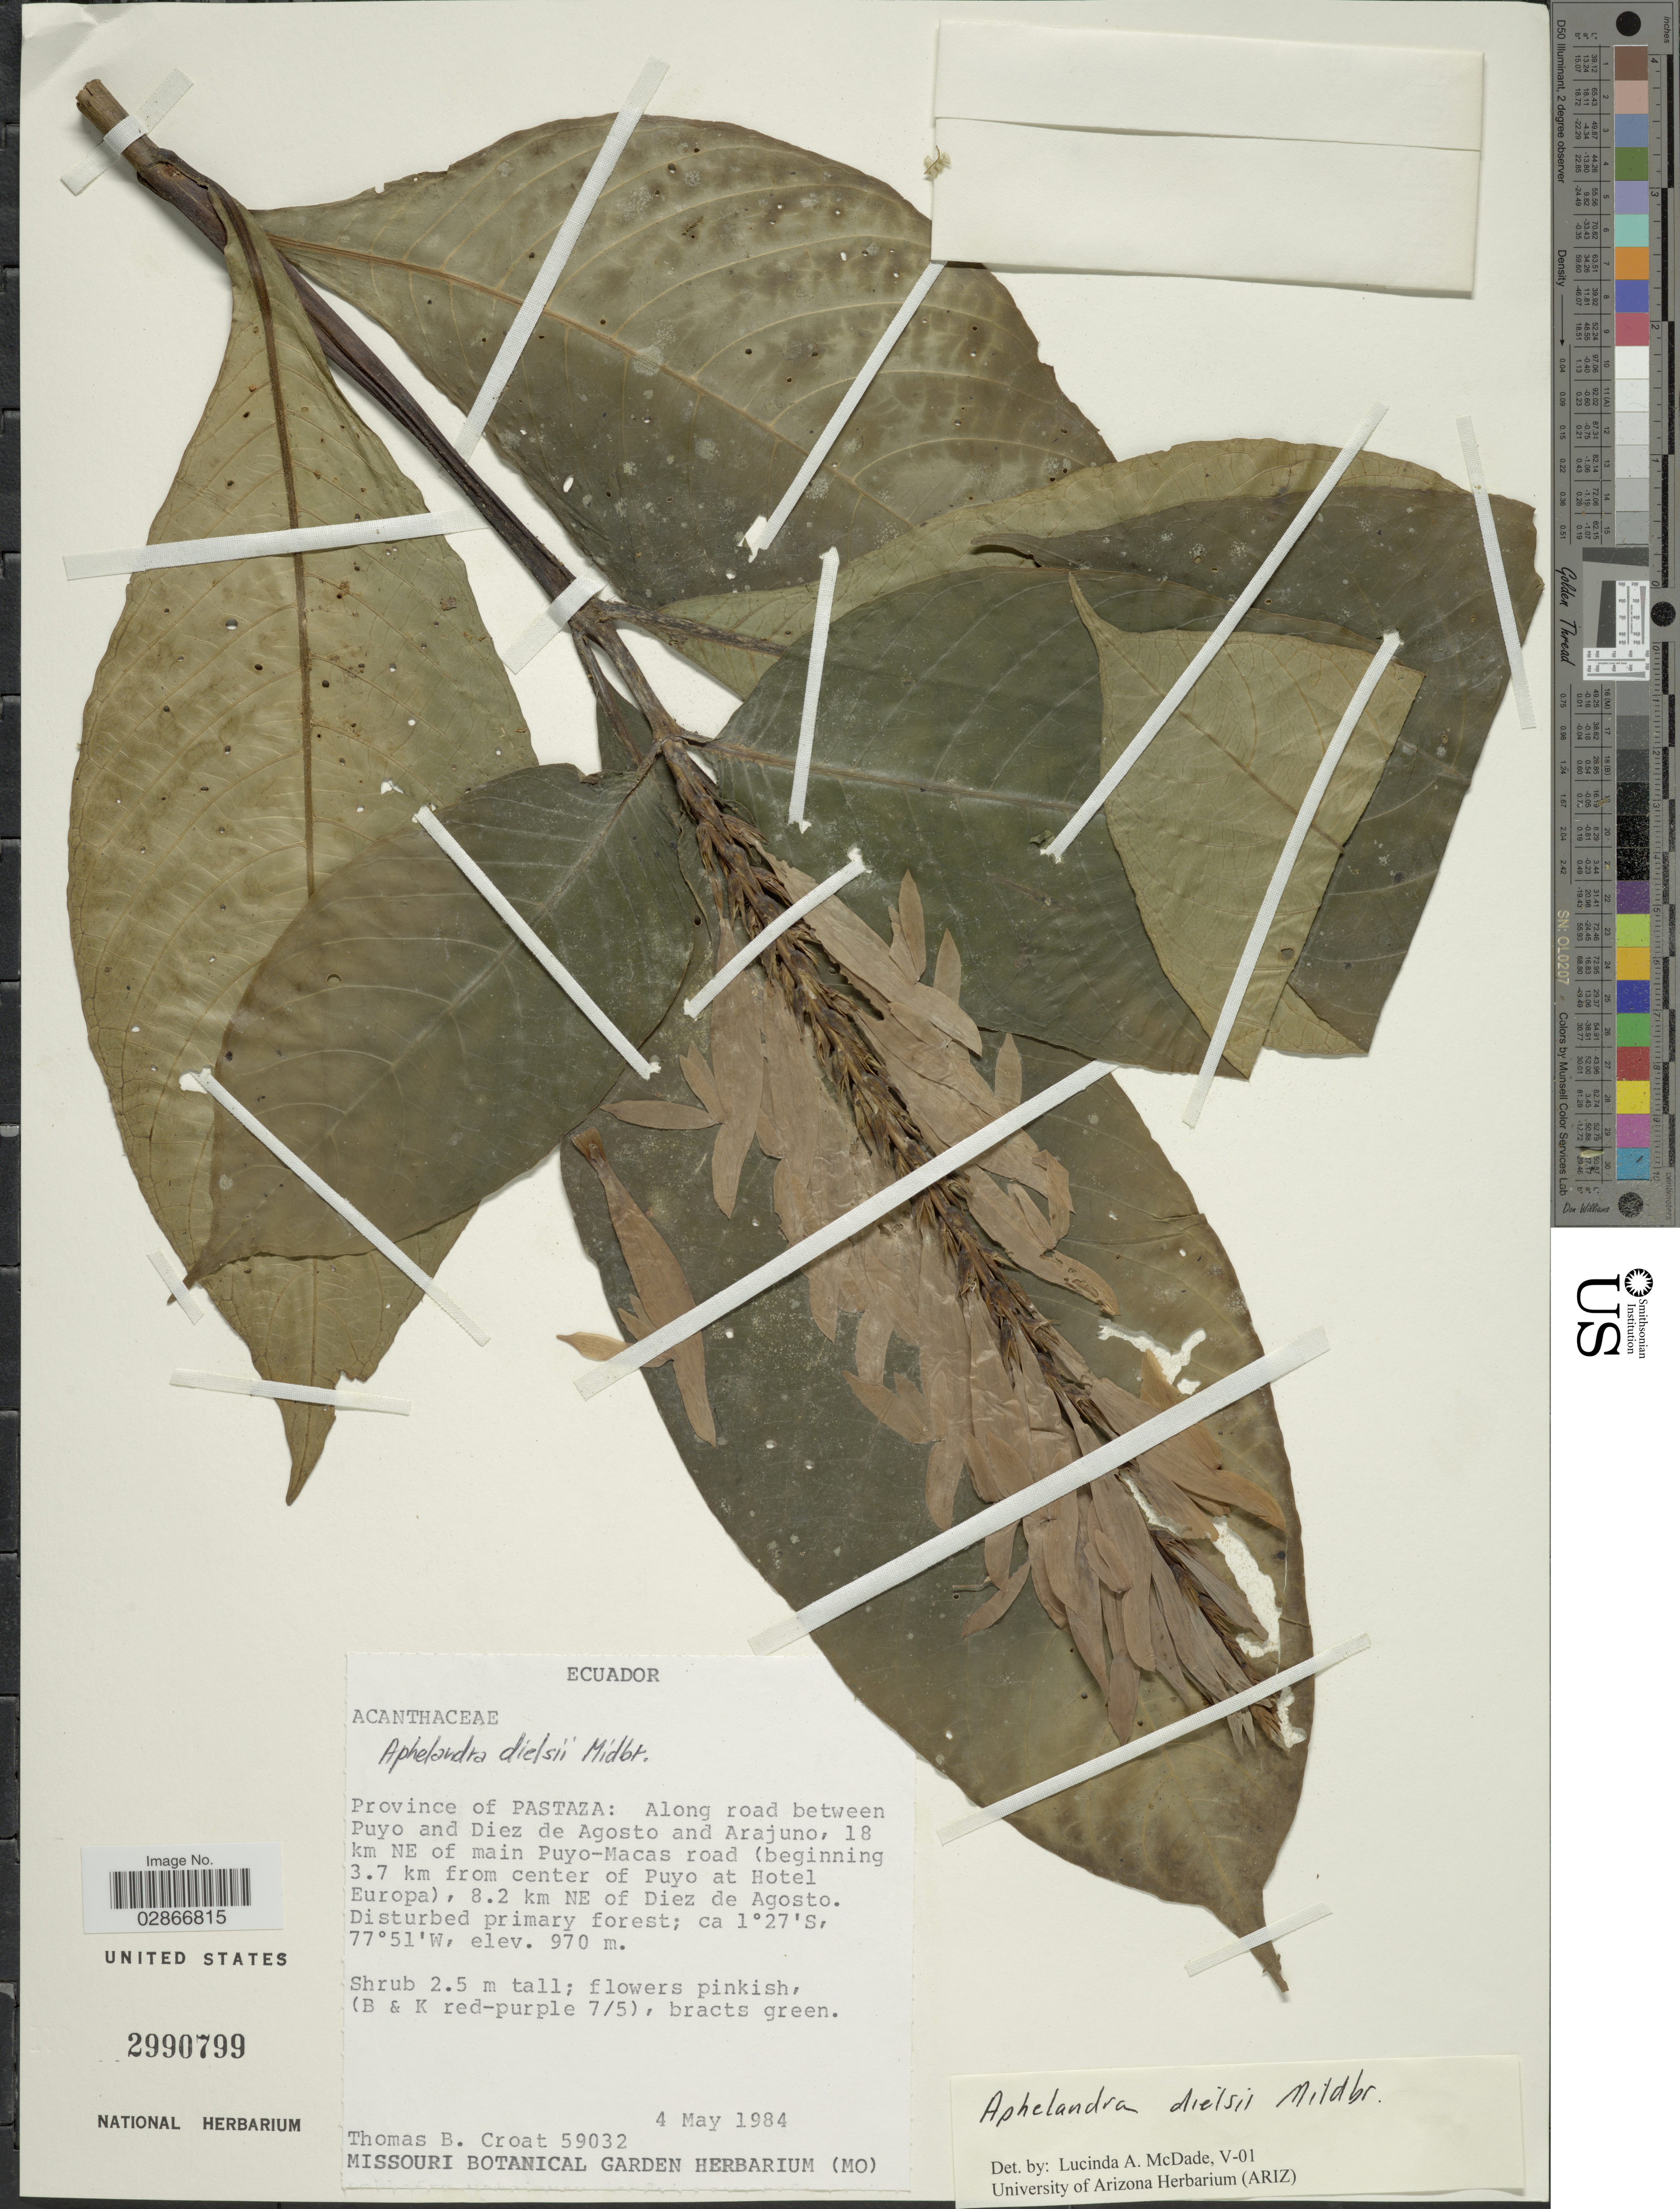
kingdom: Plantae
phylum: Tracheophyta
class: Magnoliopsida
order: Lamiales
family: Acanthaceae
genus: Aphelandra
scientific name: Aphelandra dielsii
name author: Mildbr.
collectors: T. B. Croat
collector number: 59032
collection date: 1984-05-04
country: Ecuador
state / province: Pastaza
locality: Along road between Puyo and Diez de Agosto and Arajuno, 18 km NE of main Puyo-Macas road (beginning 3.7 km from center of Puyo at Hotel Europa), 8.2 km NE of Diez de Agosto.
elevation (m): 970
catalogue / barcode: US 2990799